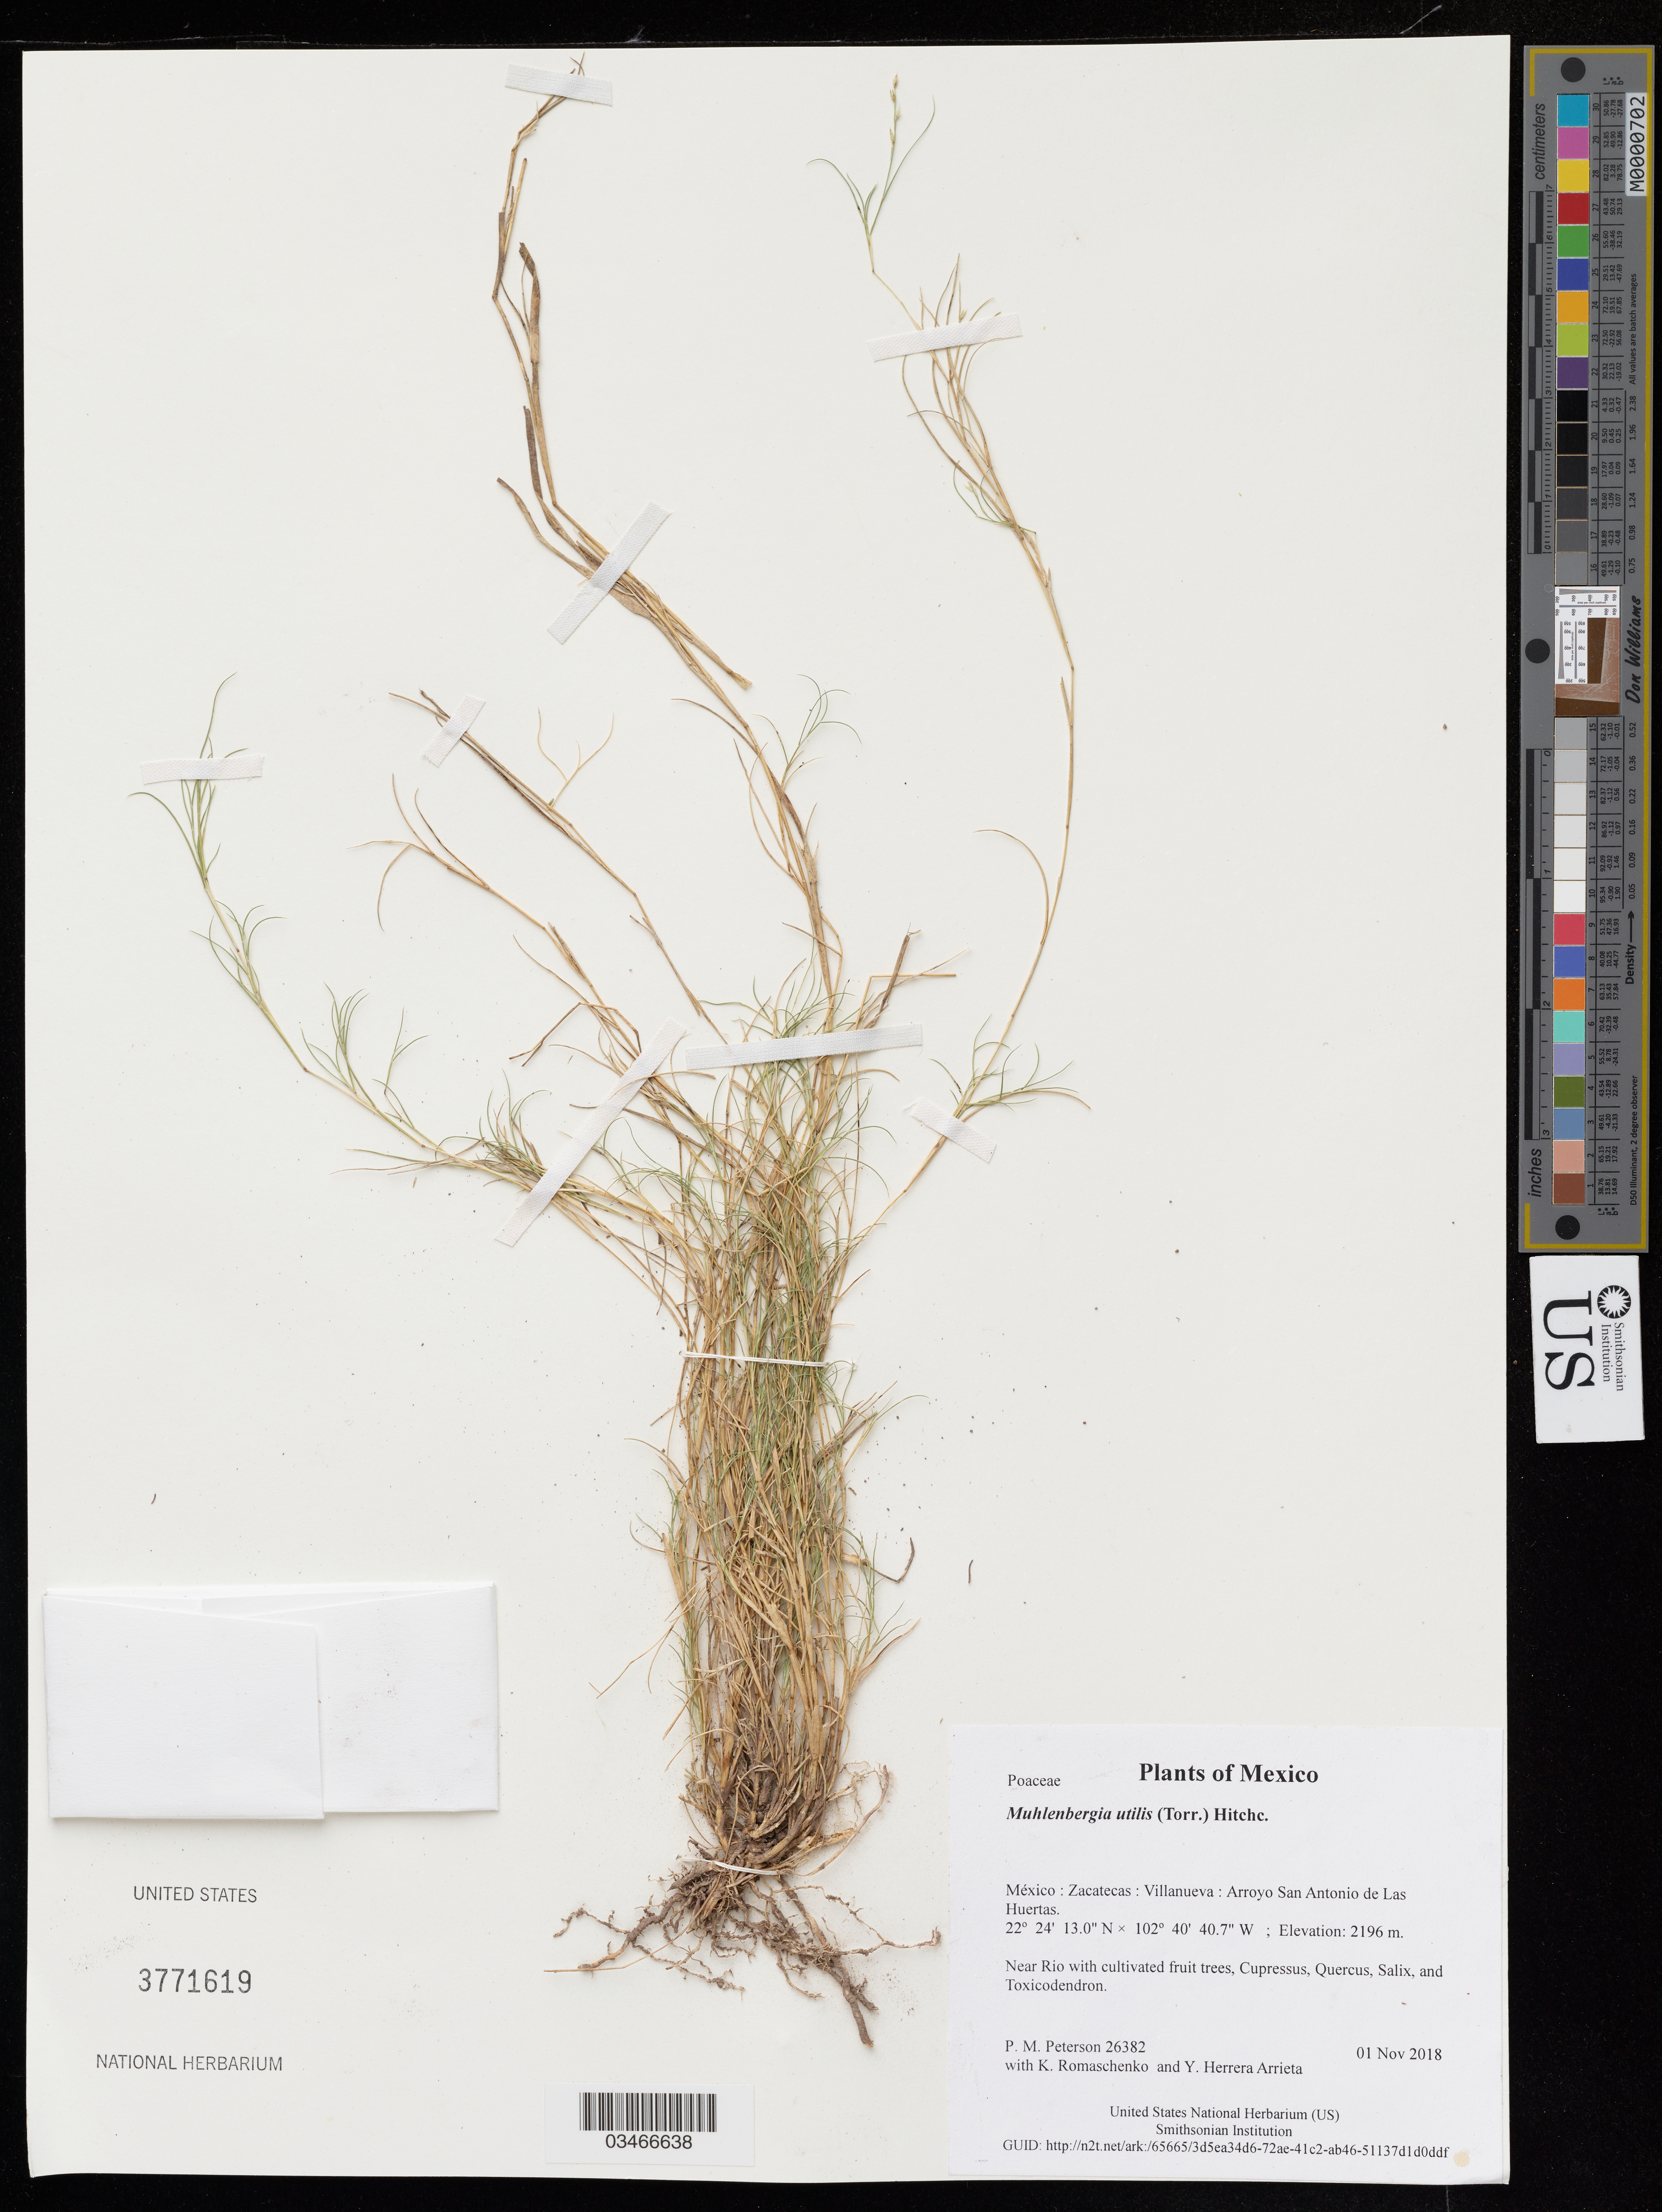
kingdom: Plantae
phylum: Tracheophyta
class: Liliopsida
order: Poales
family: Poaceae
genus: Muhlenbergia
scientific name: Muhlenbergia utilis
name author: (Torr.) Hitchc.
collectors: P. M. Peterson, K. Romaschenko & Y. Herrera Arrieta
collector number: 26382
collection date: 2018-11-01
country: México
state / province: Zacatecas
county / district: Villanueva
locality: Arroyo San Antonio de Las Huertas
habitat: Near Rio with cultivated fruit trees, Cupressus, Quercus, Salix, and Toxicodendron.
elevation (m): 2196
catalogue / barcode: US 3771619